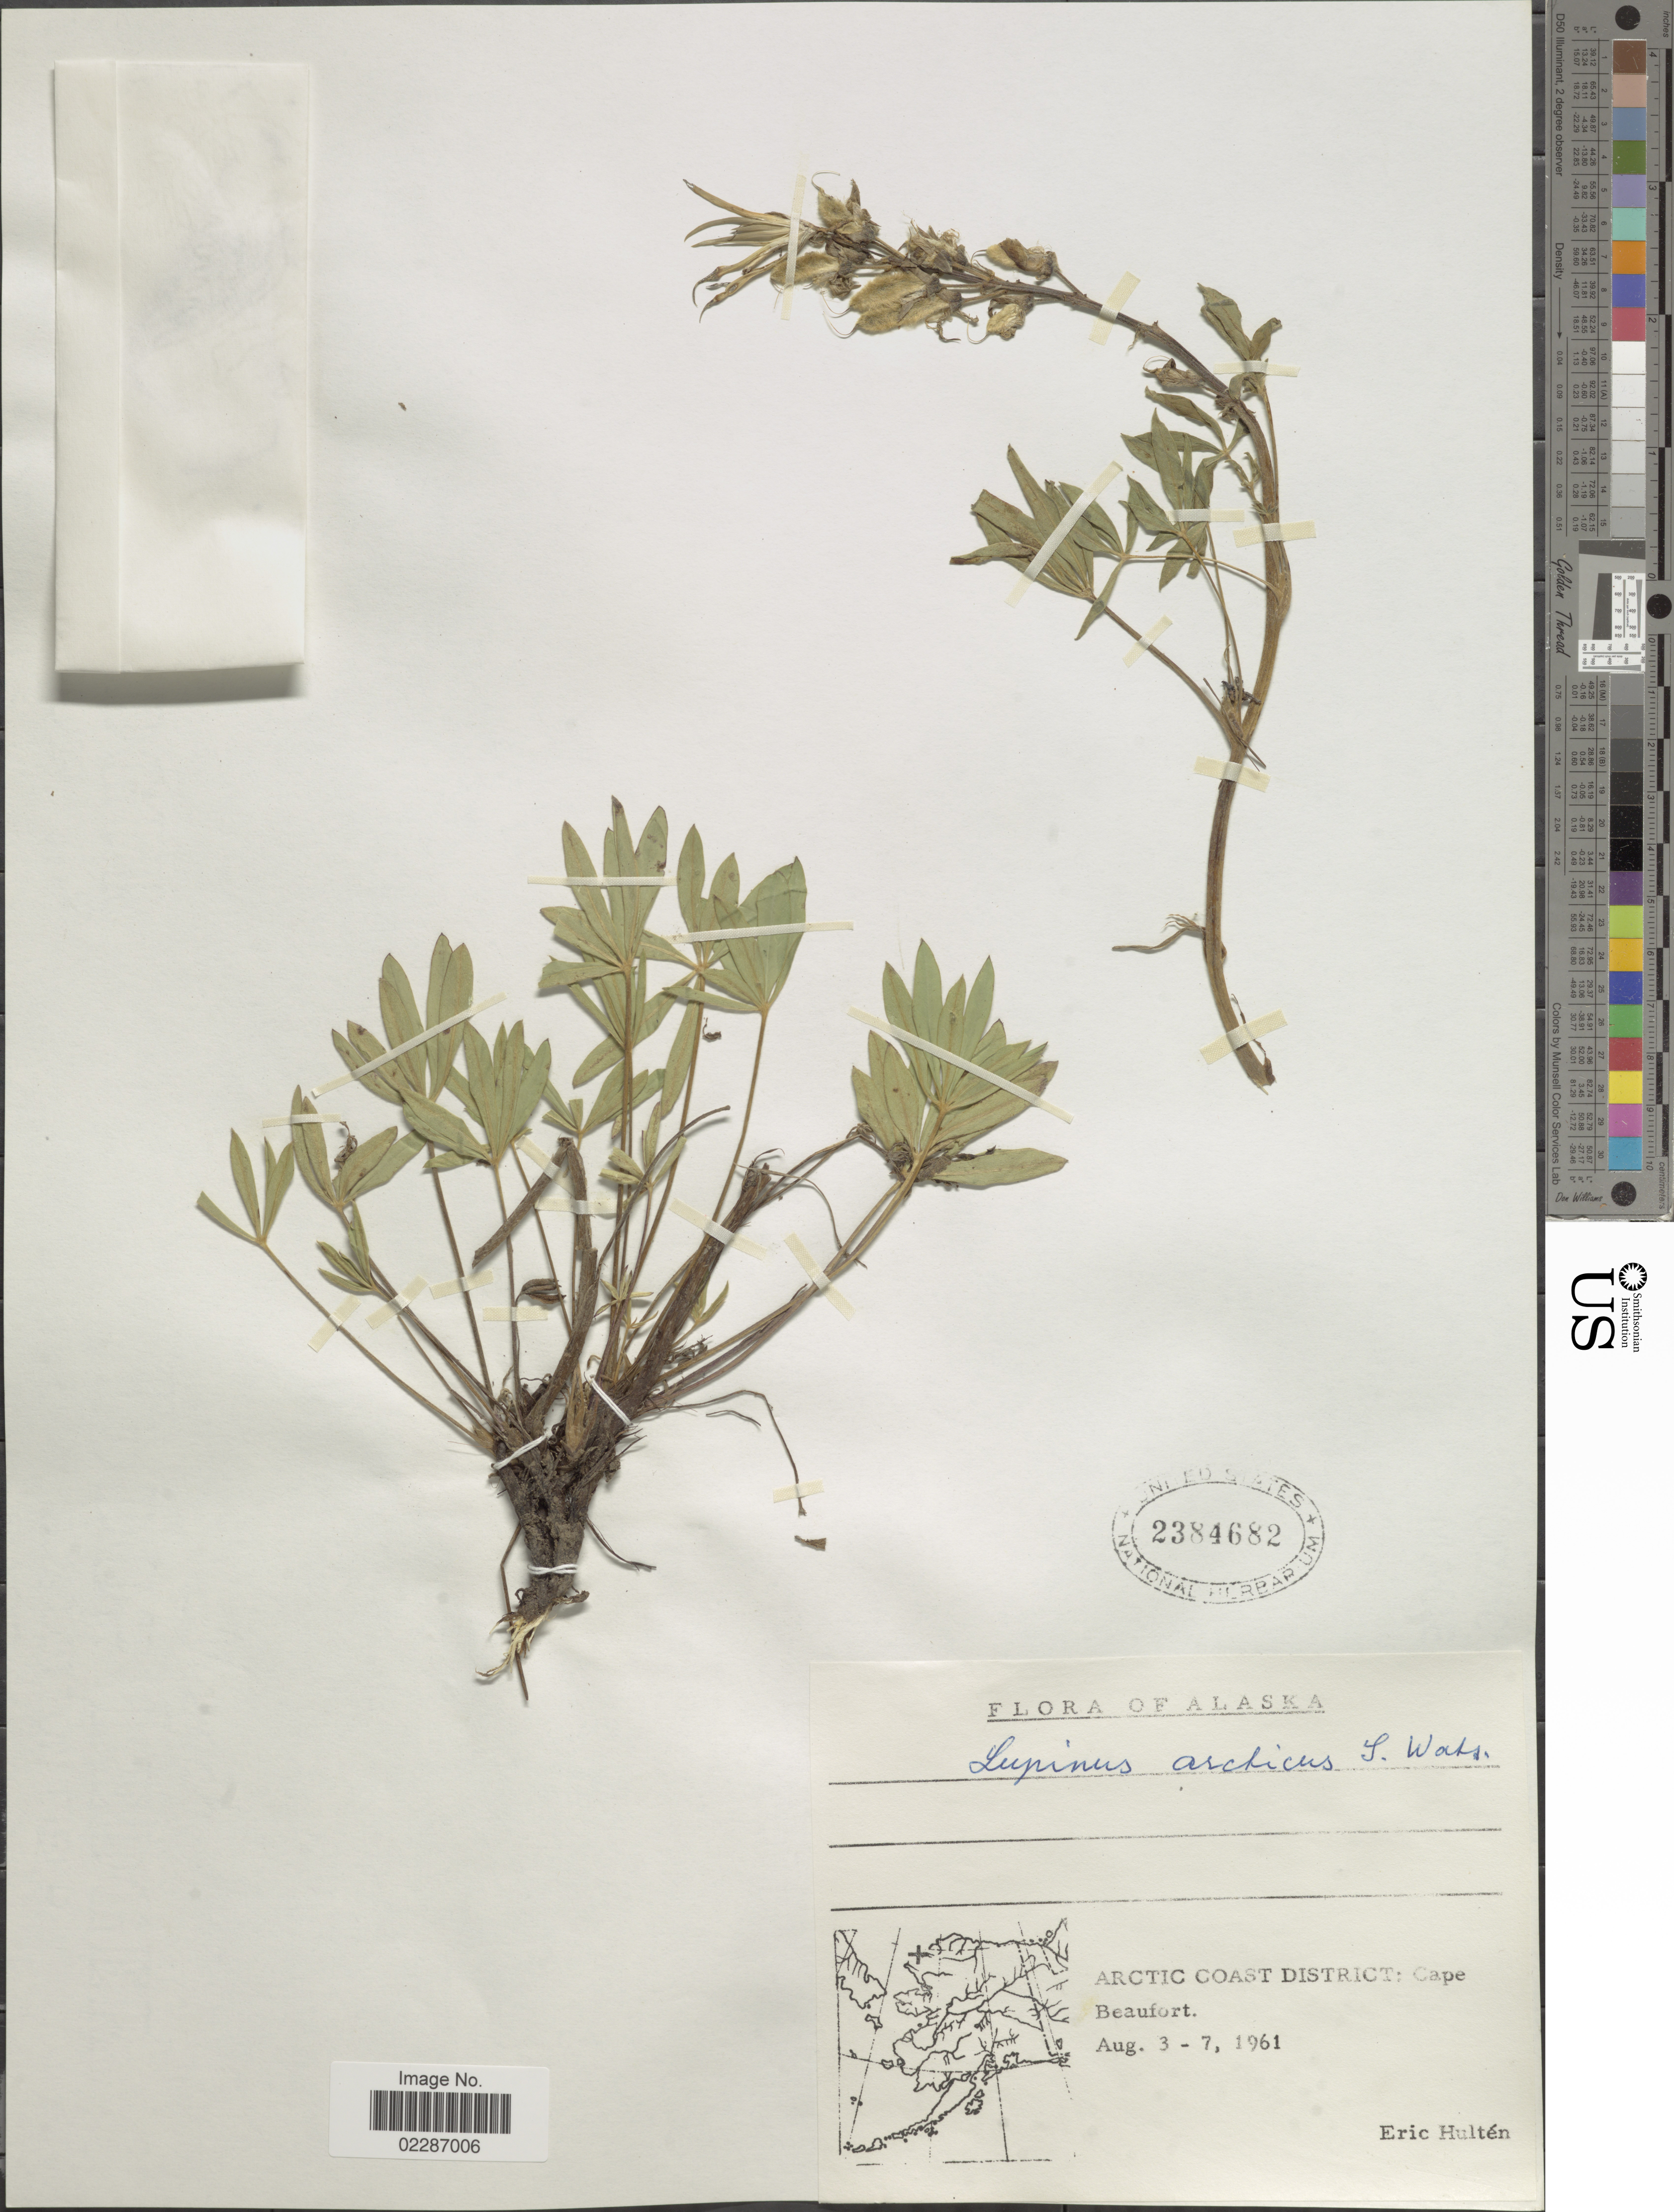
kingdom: Plantae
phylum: Tracheophyta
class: Magnoliopsida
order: Fabales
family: Fabaceae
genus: Lupinus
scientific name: Lupinus arcticus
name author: S. Watson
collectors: E. G. Hultén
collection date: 1961-08-03/1961-08-07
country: United States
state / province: Alaska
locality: Arctic Coast District: Cape Beaufort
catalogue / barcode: US 2384682